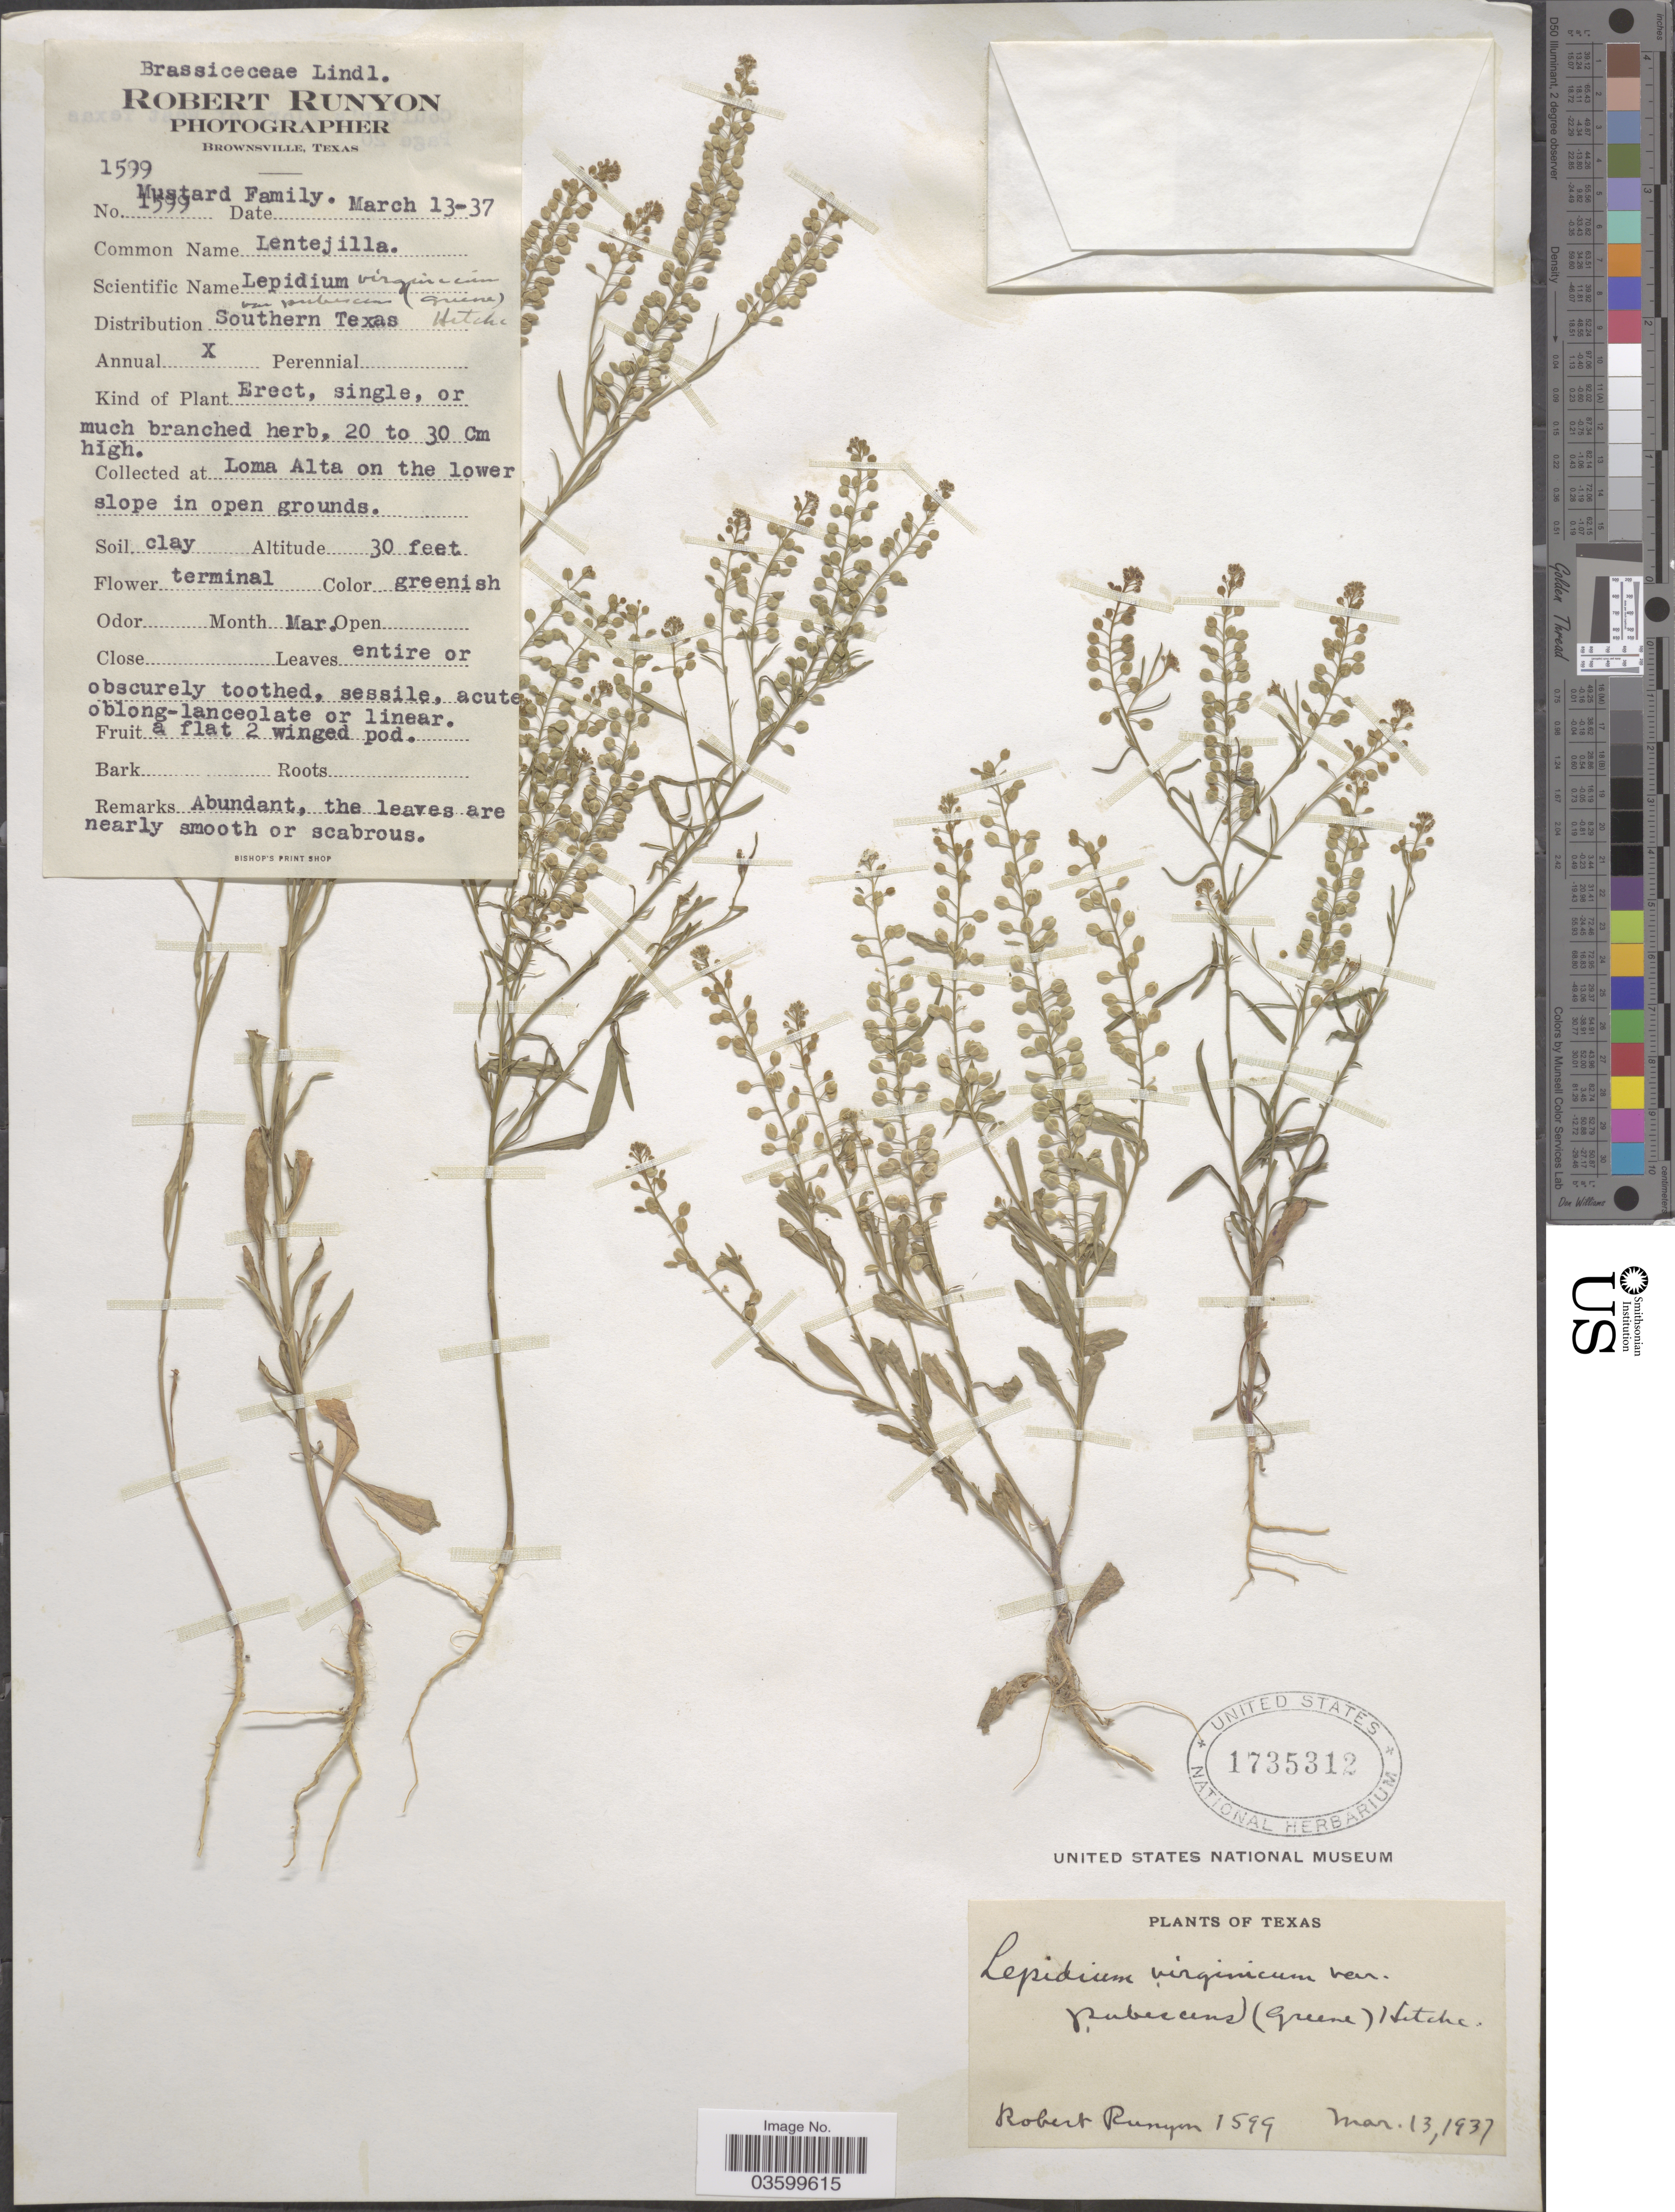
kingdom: Plantae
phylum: Tracheophyta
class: Magnoliopsida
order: Brassicales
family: Brassicaceae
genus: Lepidium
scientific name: Lepidium virginicum var. pubescens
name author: (Greene) C.L. Hitchc.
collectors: R. Runyon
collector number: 1599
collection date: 1937-03-13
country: United States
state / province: Texas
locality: Southern Texas. Loma Alta on the lower slope in open grounds.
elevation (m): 9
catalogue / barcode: US 1735312